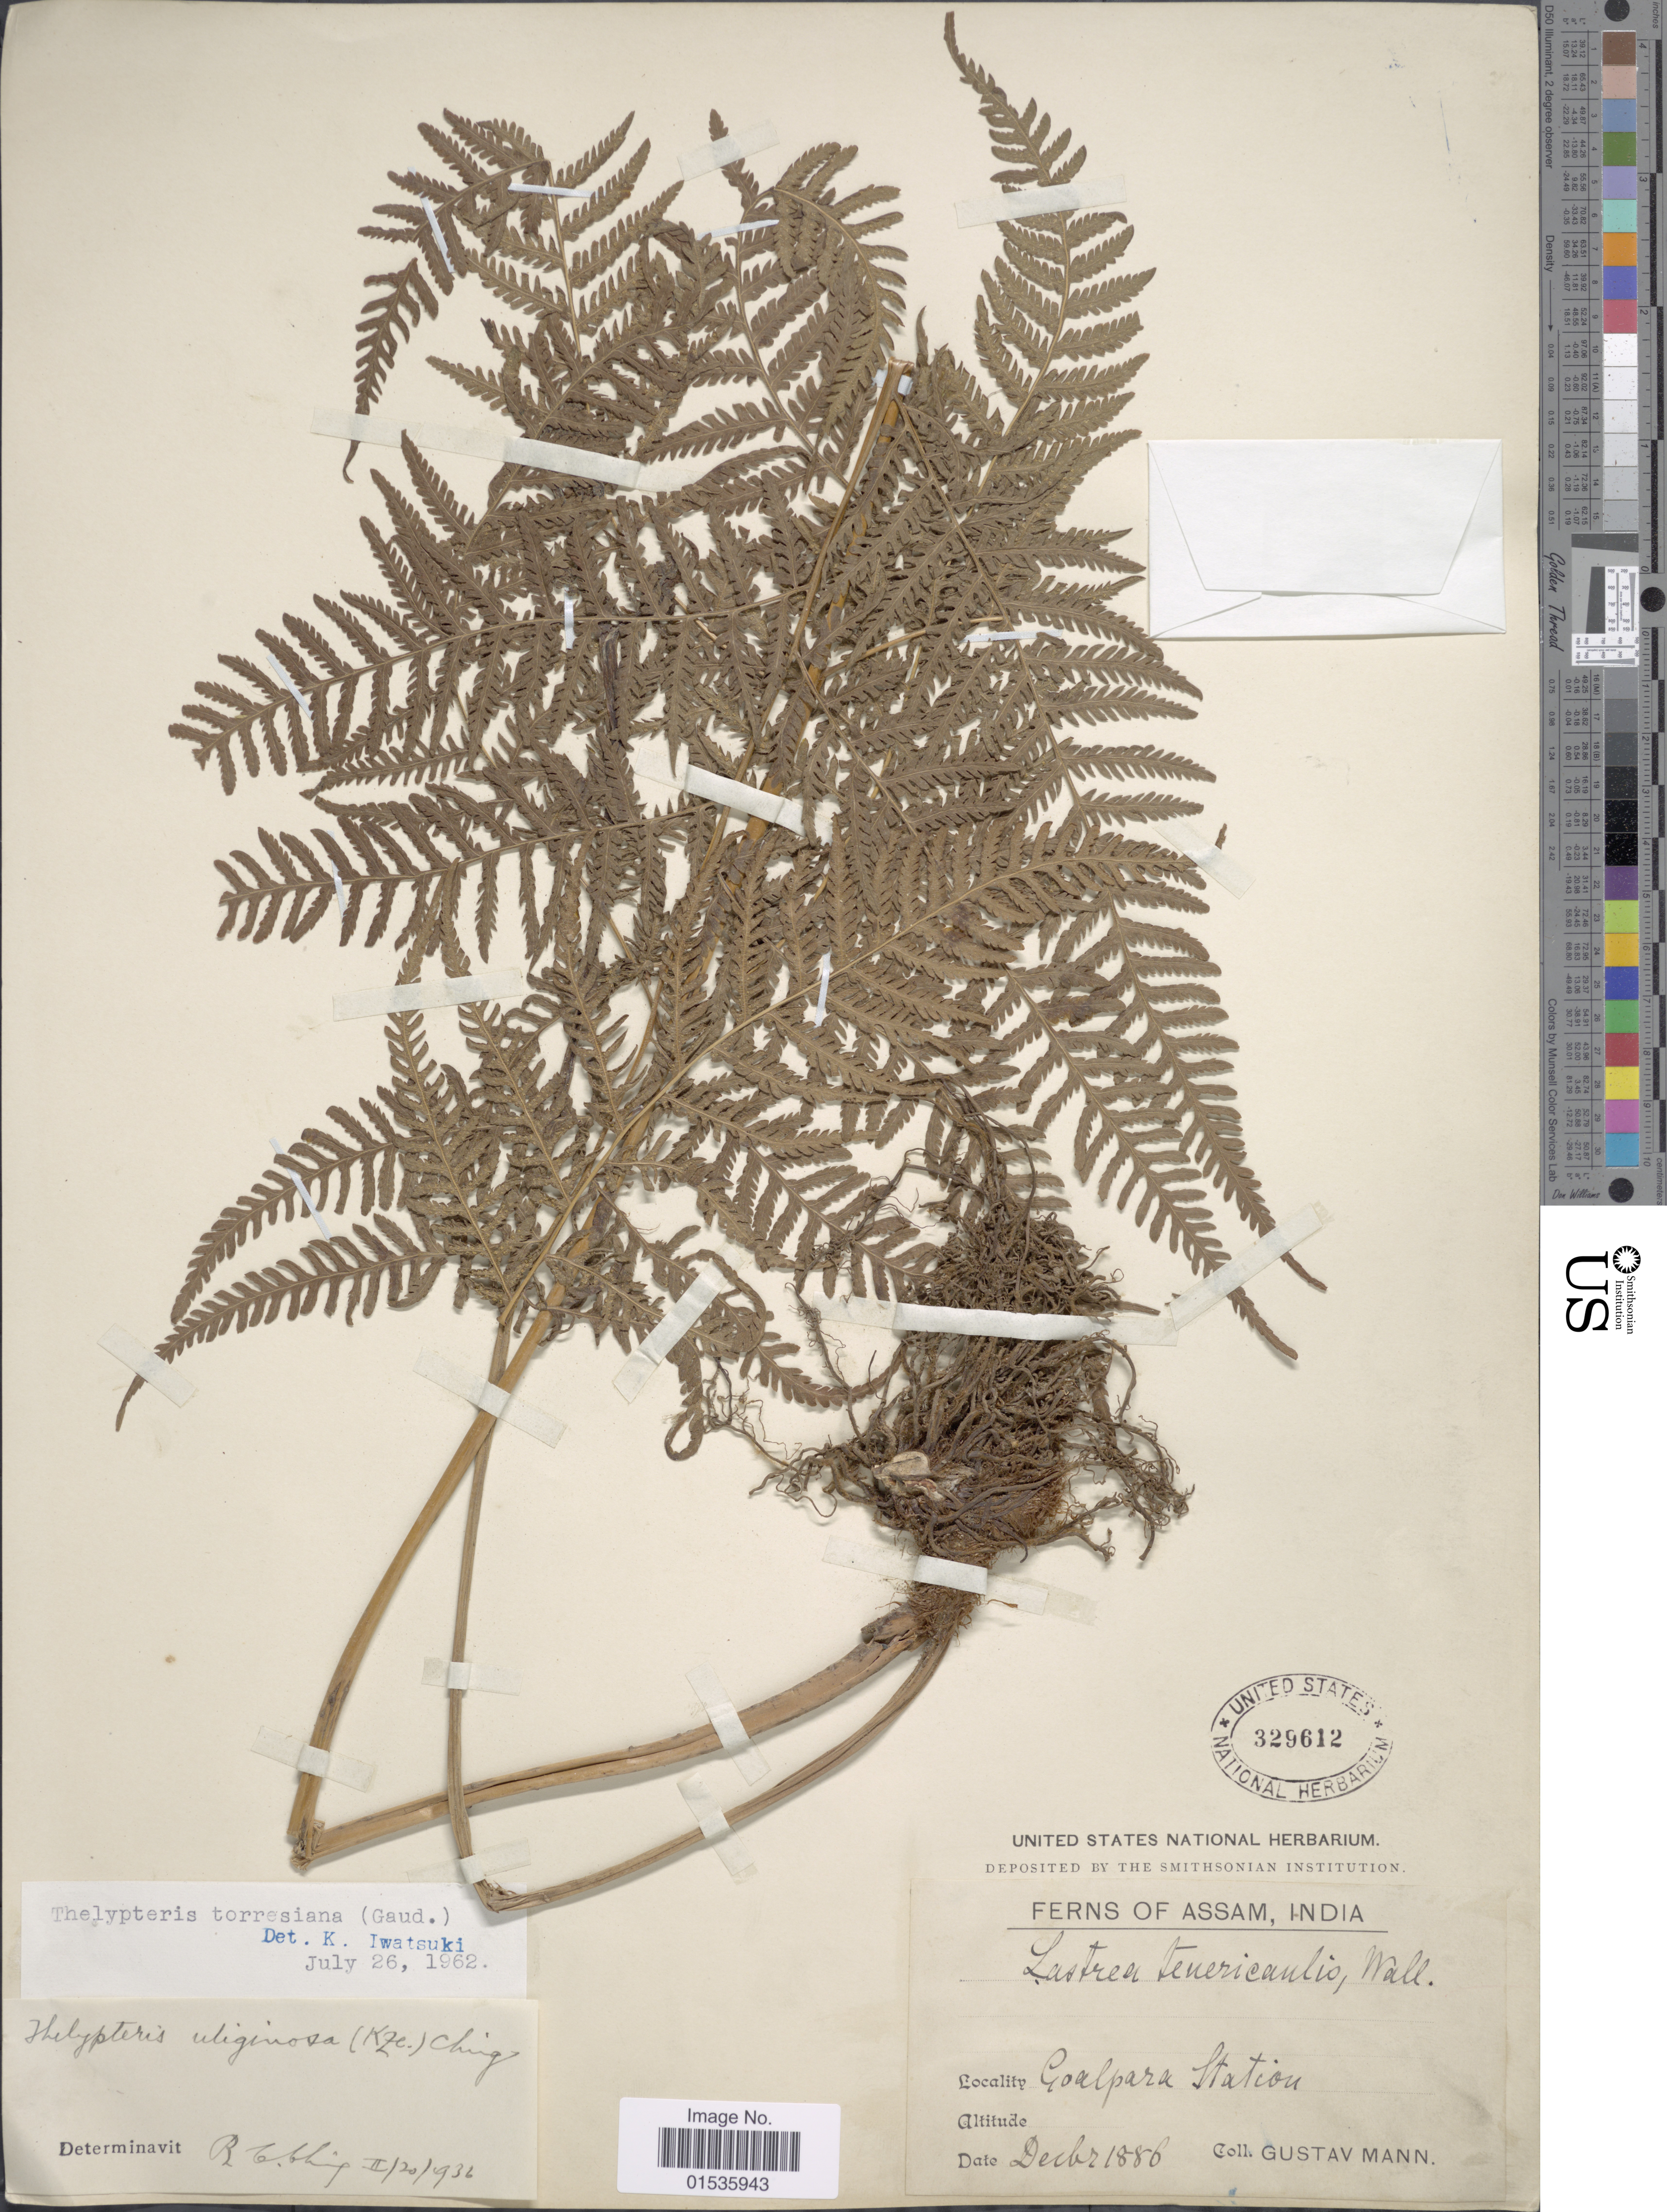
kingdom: Plantae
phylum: Tracheophyta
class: Polypodiopsida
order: Polypodiales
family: Thelypteridaceae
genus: Macrothelypteris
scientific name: Macrothelypteris torresiana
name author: (Gaudich.) Ching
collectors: G. Mann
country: India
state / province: Assam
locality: Assam, India, Goalpara Station.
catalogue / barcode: US 329612